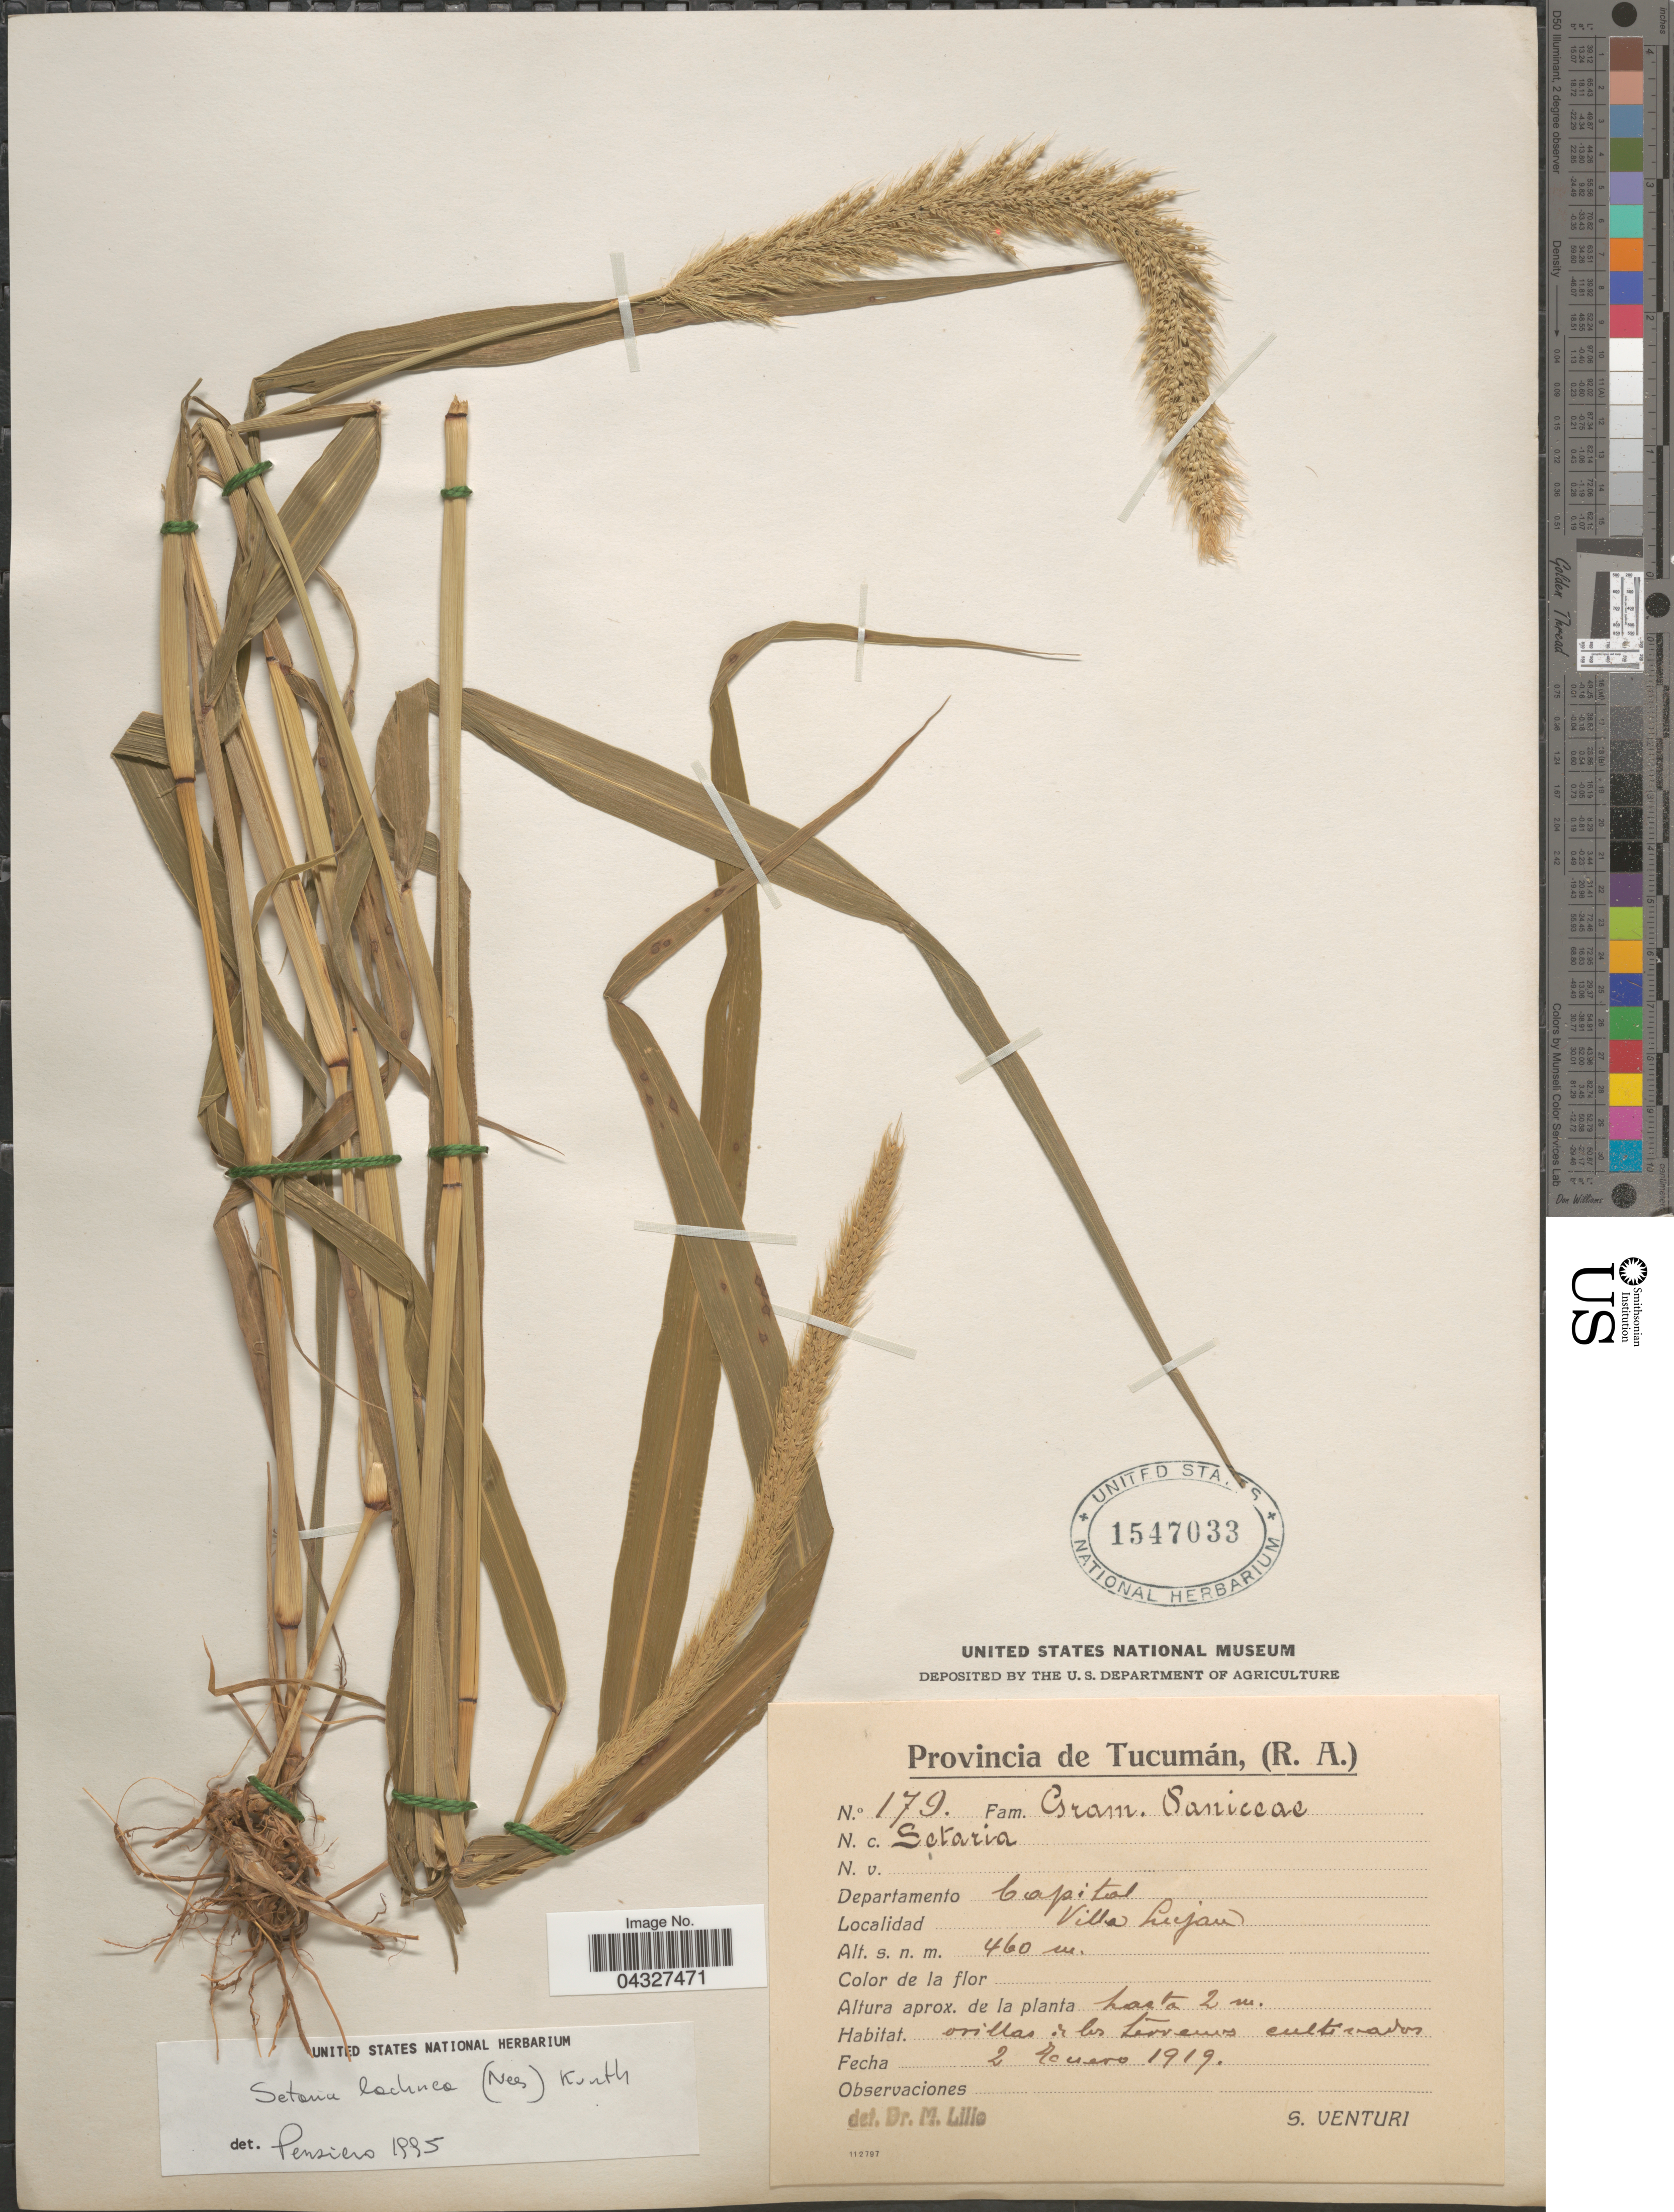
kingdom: Plantae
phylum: Tracheophyta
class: Liliopsida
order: Poales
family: Poaceae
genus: Setaria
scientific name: Setaria lachnea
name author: (Nees) Kunth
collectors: S. Venturi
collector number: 179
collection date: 1919-01-02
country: Argentina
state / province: Tucuman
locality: Departamento Capital. Villa Lujan.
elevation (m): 460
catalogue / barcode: US 1547033